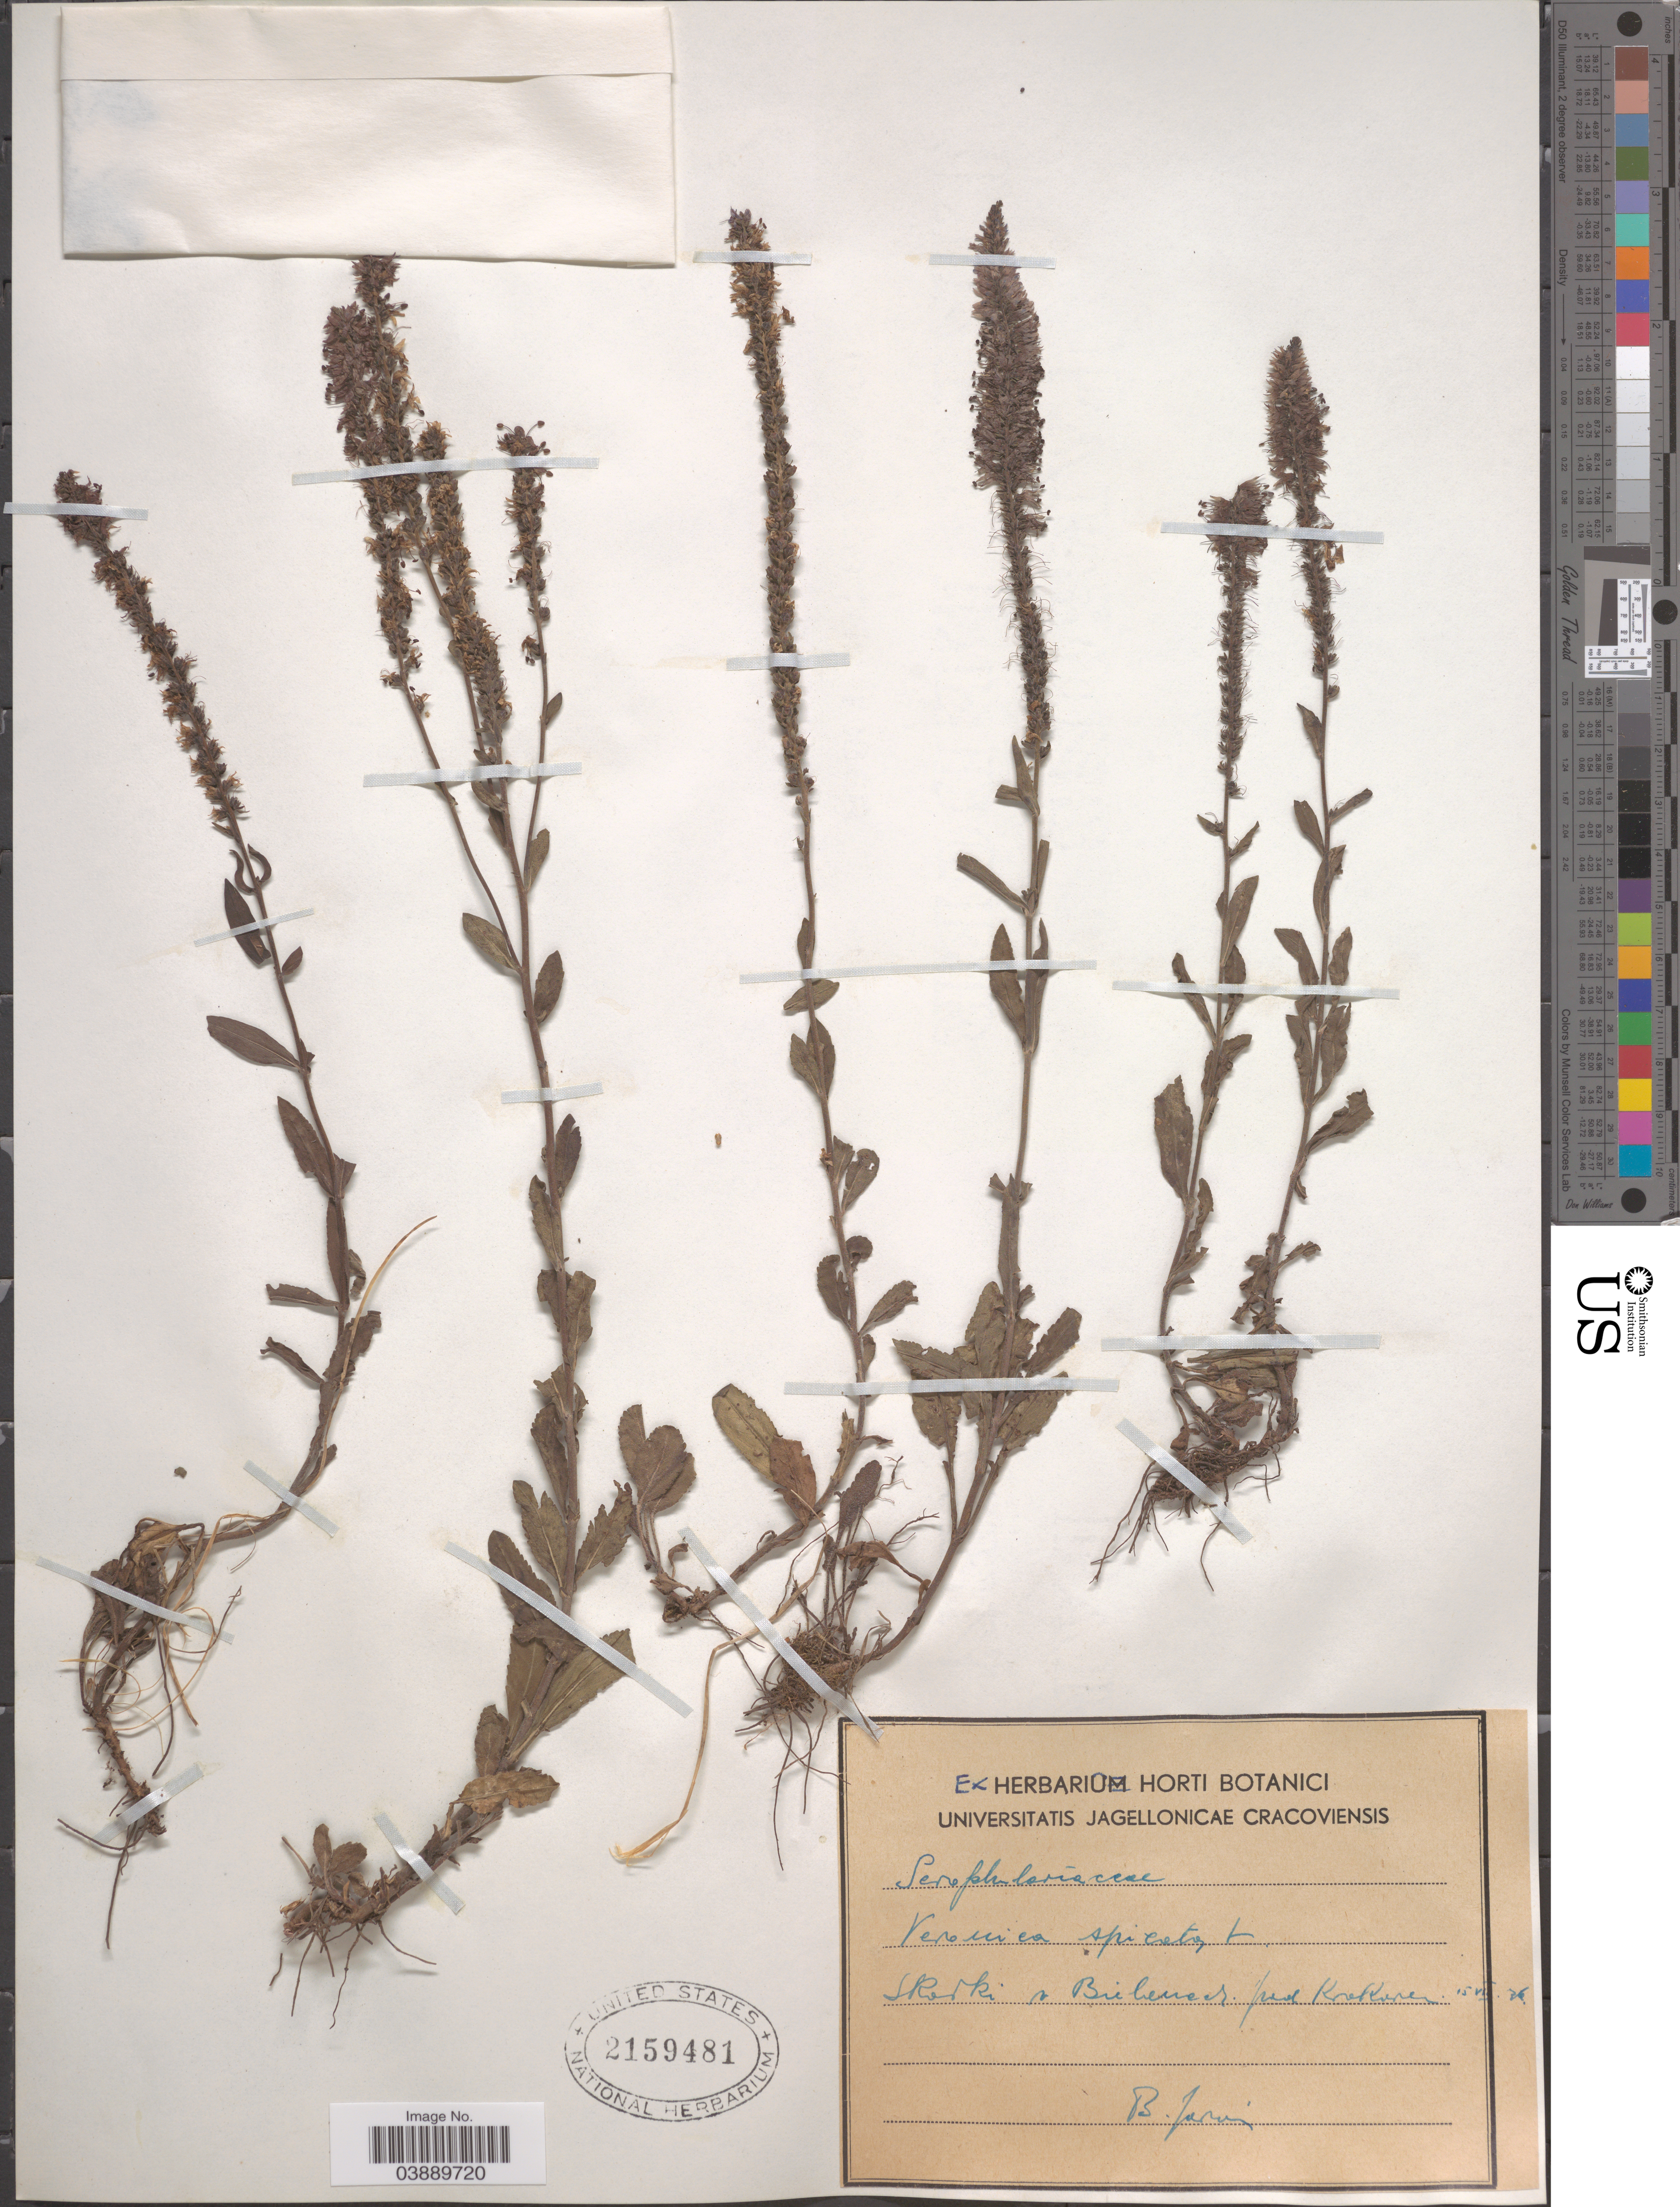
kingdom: Plantae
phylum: Tracheophyta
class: Magnoliopsida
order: Lamiales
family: Plantaginaceae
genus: Veronica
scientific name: Veronica spicata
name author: L.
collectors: B. Jaron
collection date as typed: Transcribed d/m/y: 15/7/26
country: Poland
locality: Skodki n Bielened pod Krakowem. [interpreted]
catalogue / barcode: US 2159481